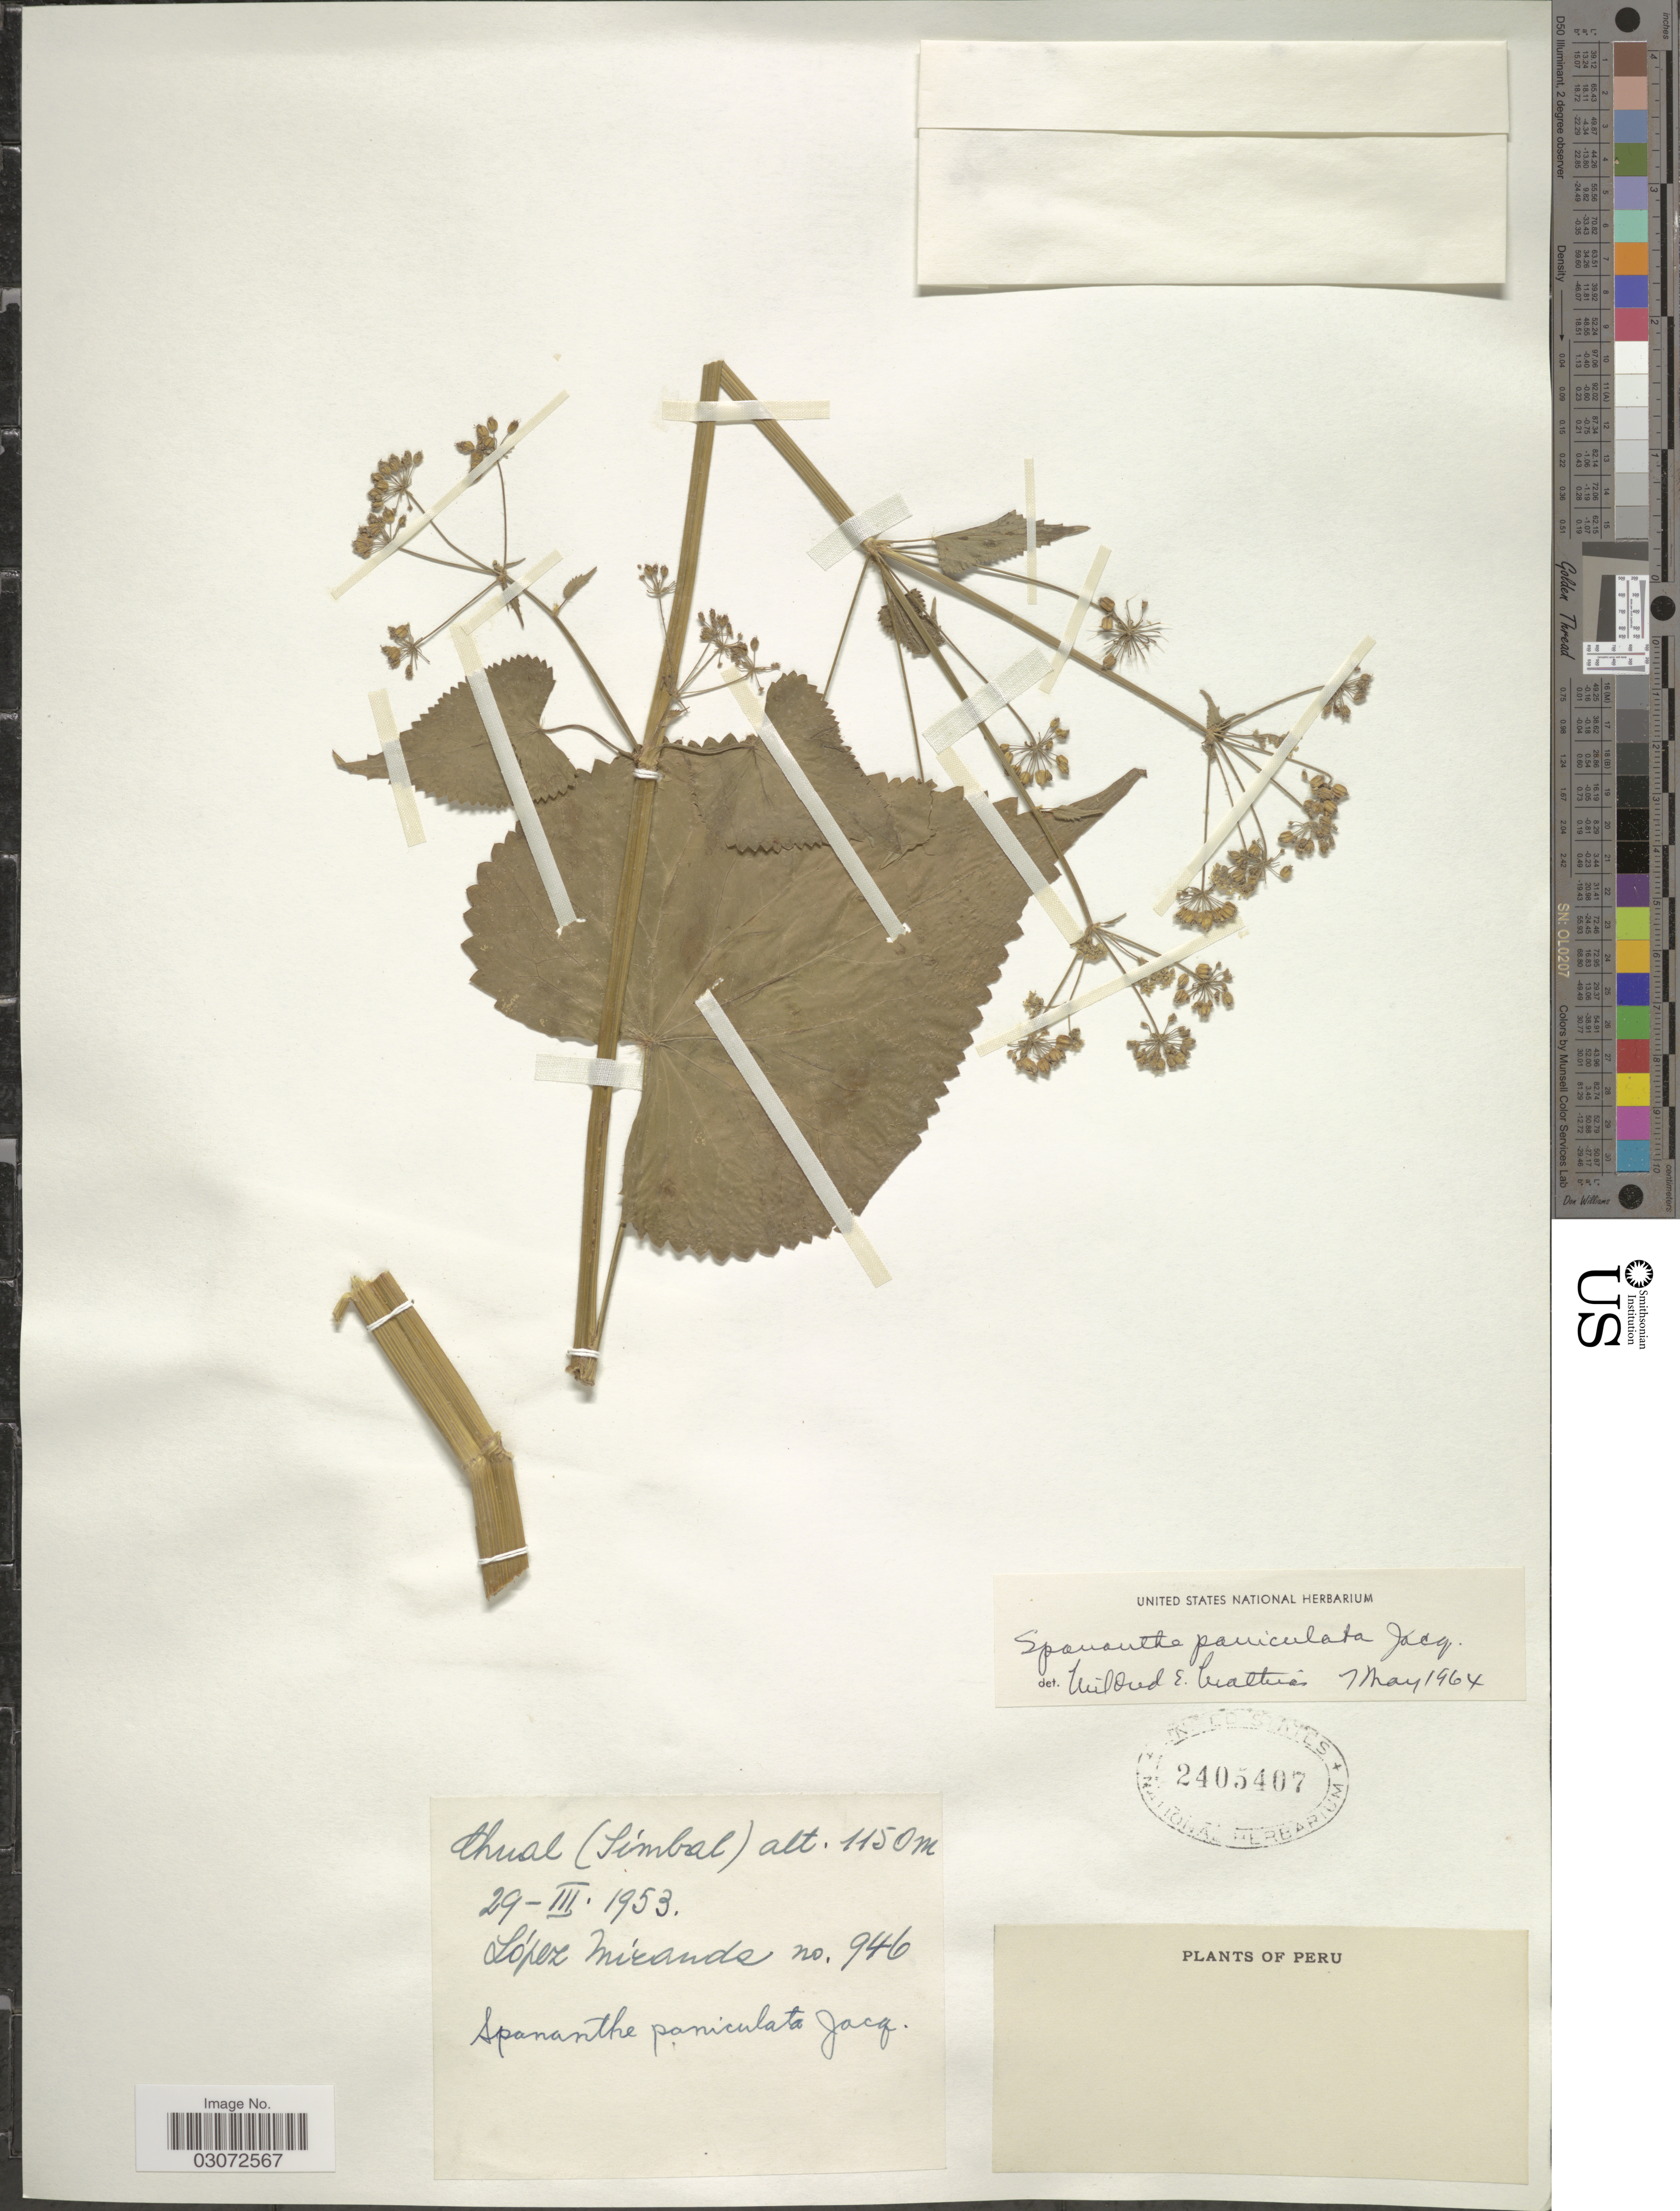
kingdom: Plantae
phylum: Tracheophyta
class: Magnoliopsida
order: Apiales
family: Apiaceae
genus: Spananthe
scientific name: Spananthe paniculata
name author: Jacq.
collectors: L. Miranda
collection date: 1953-03-29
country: Peru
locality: Chual (Simbal).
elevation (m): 1150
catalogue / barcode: US 2405407